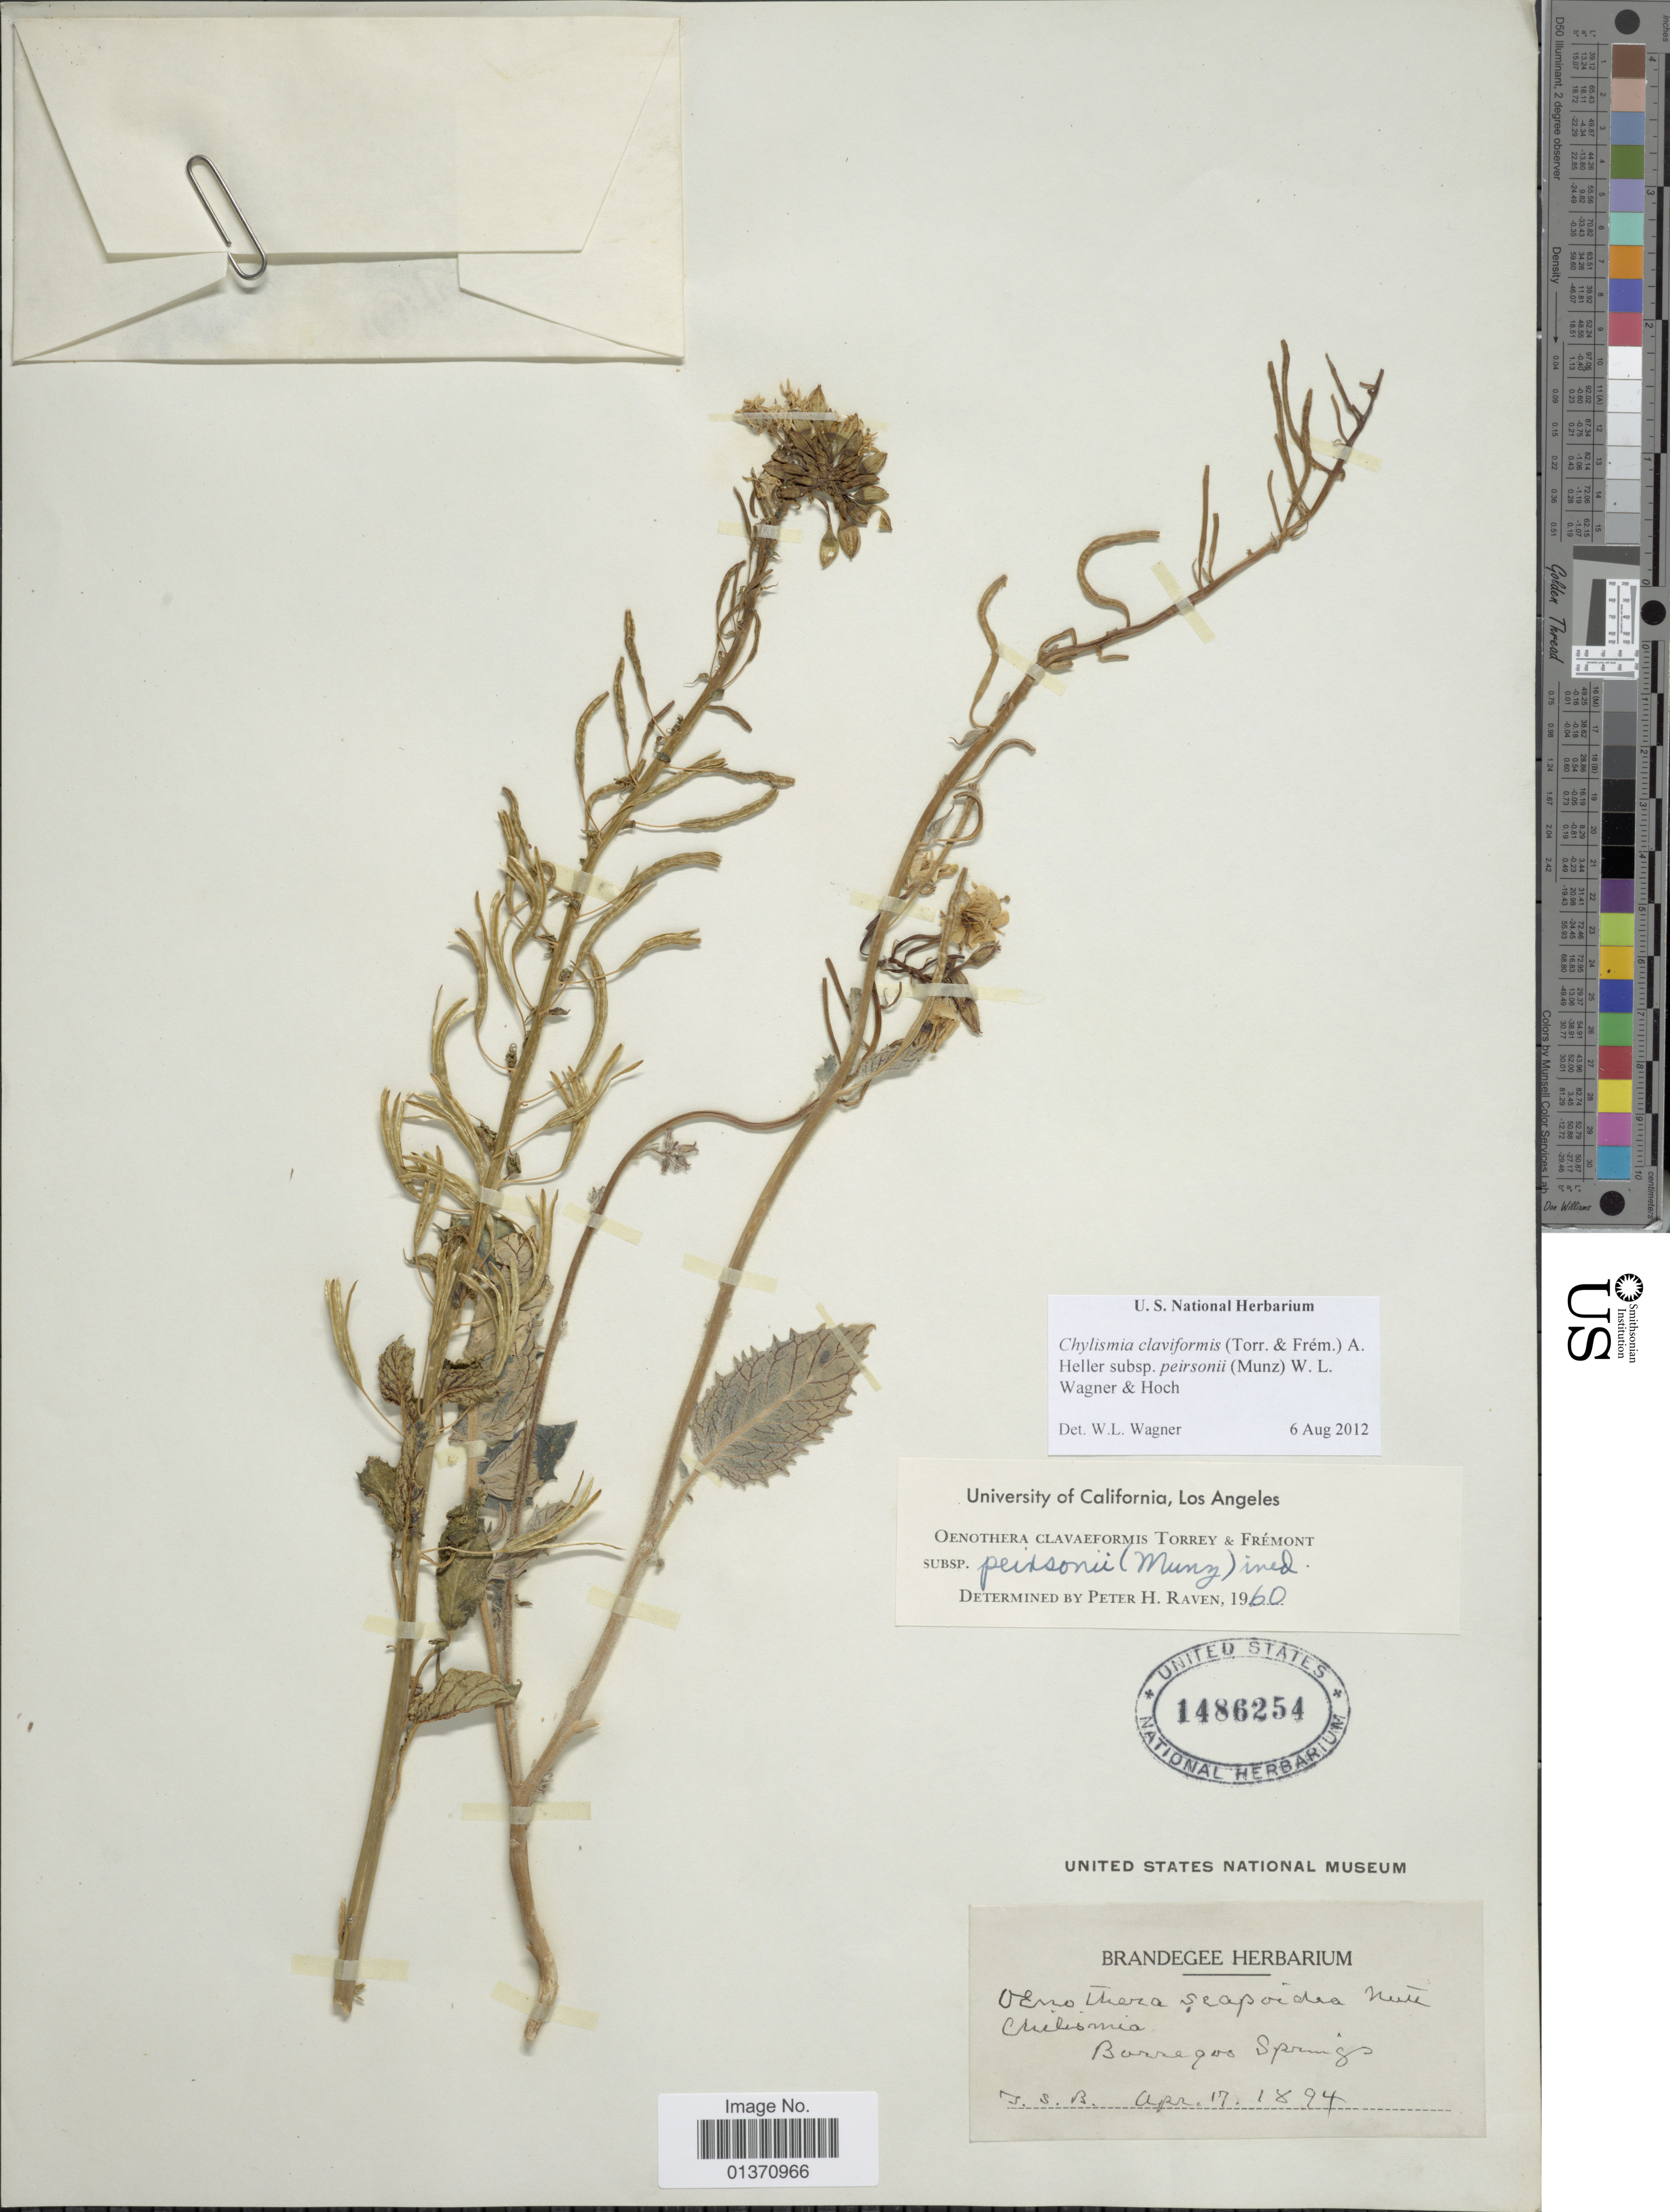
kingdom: Plantae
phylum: Tracheophyta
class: Magnoliopsida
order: Myrtales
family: Onagraceae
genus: Chylismia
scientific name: Chylismia claviformis subsp. peirsonii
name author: (Munz) W.L. Wagner & Hoch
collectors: T. S. Brandegee (herbarium)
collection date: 1894-04-17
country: United States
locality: Barregos Springs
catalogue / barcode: US 1486254